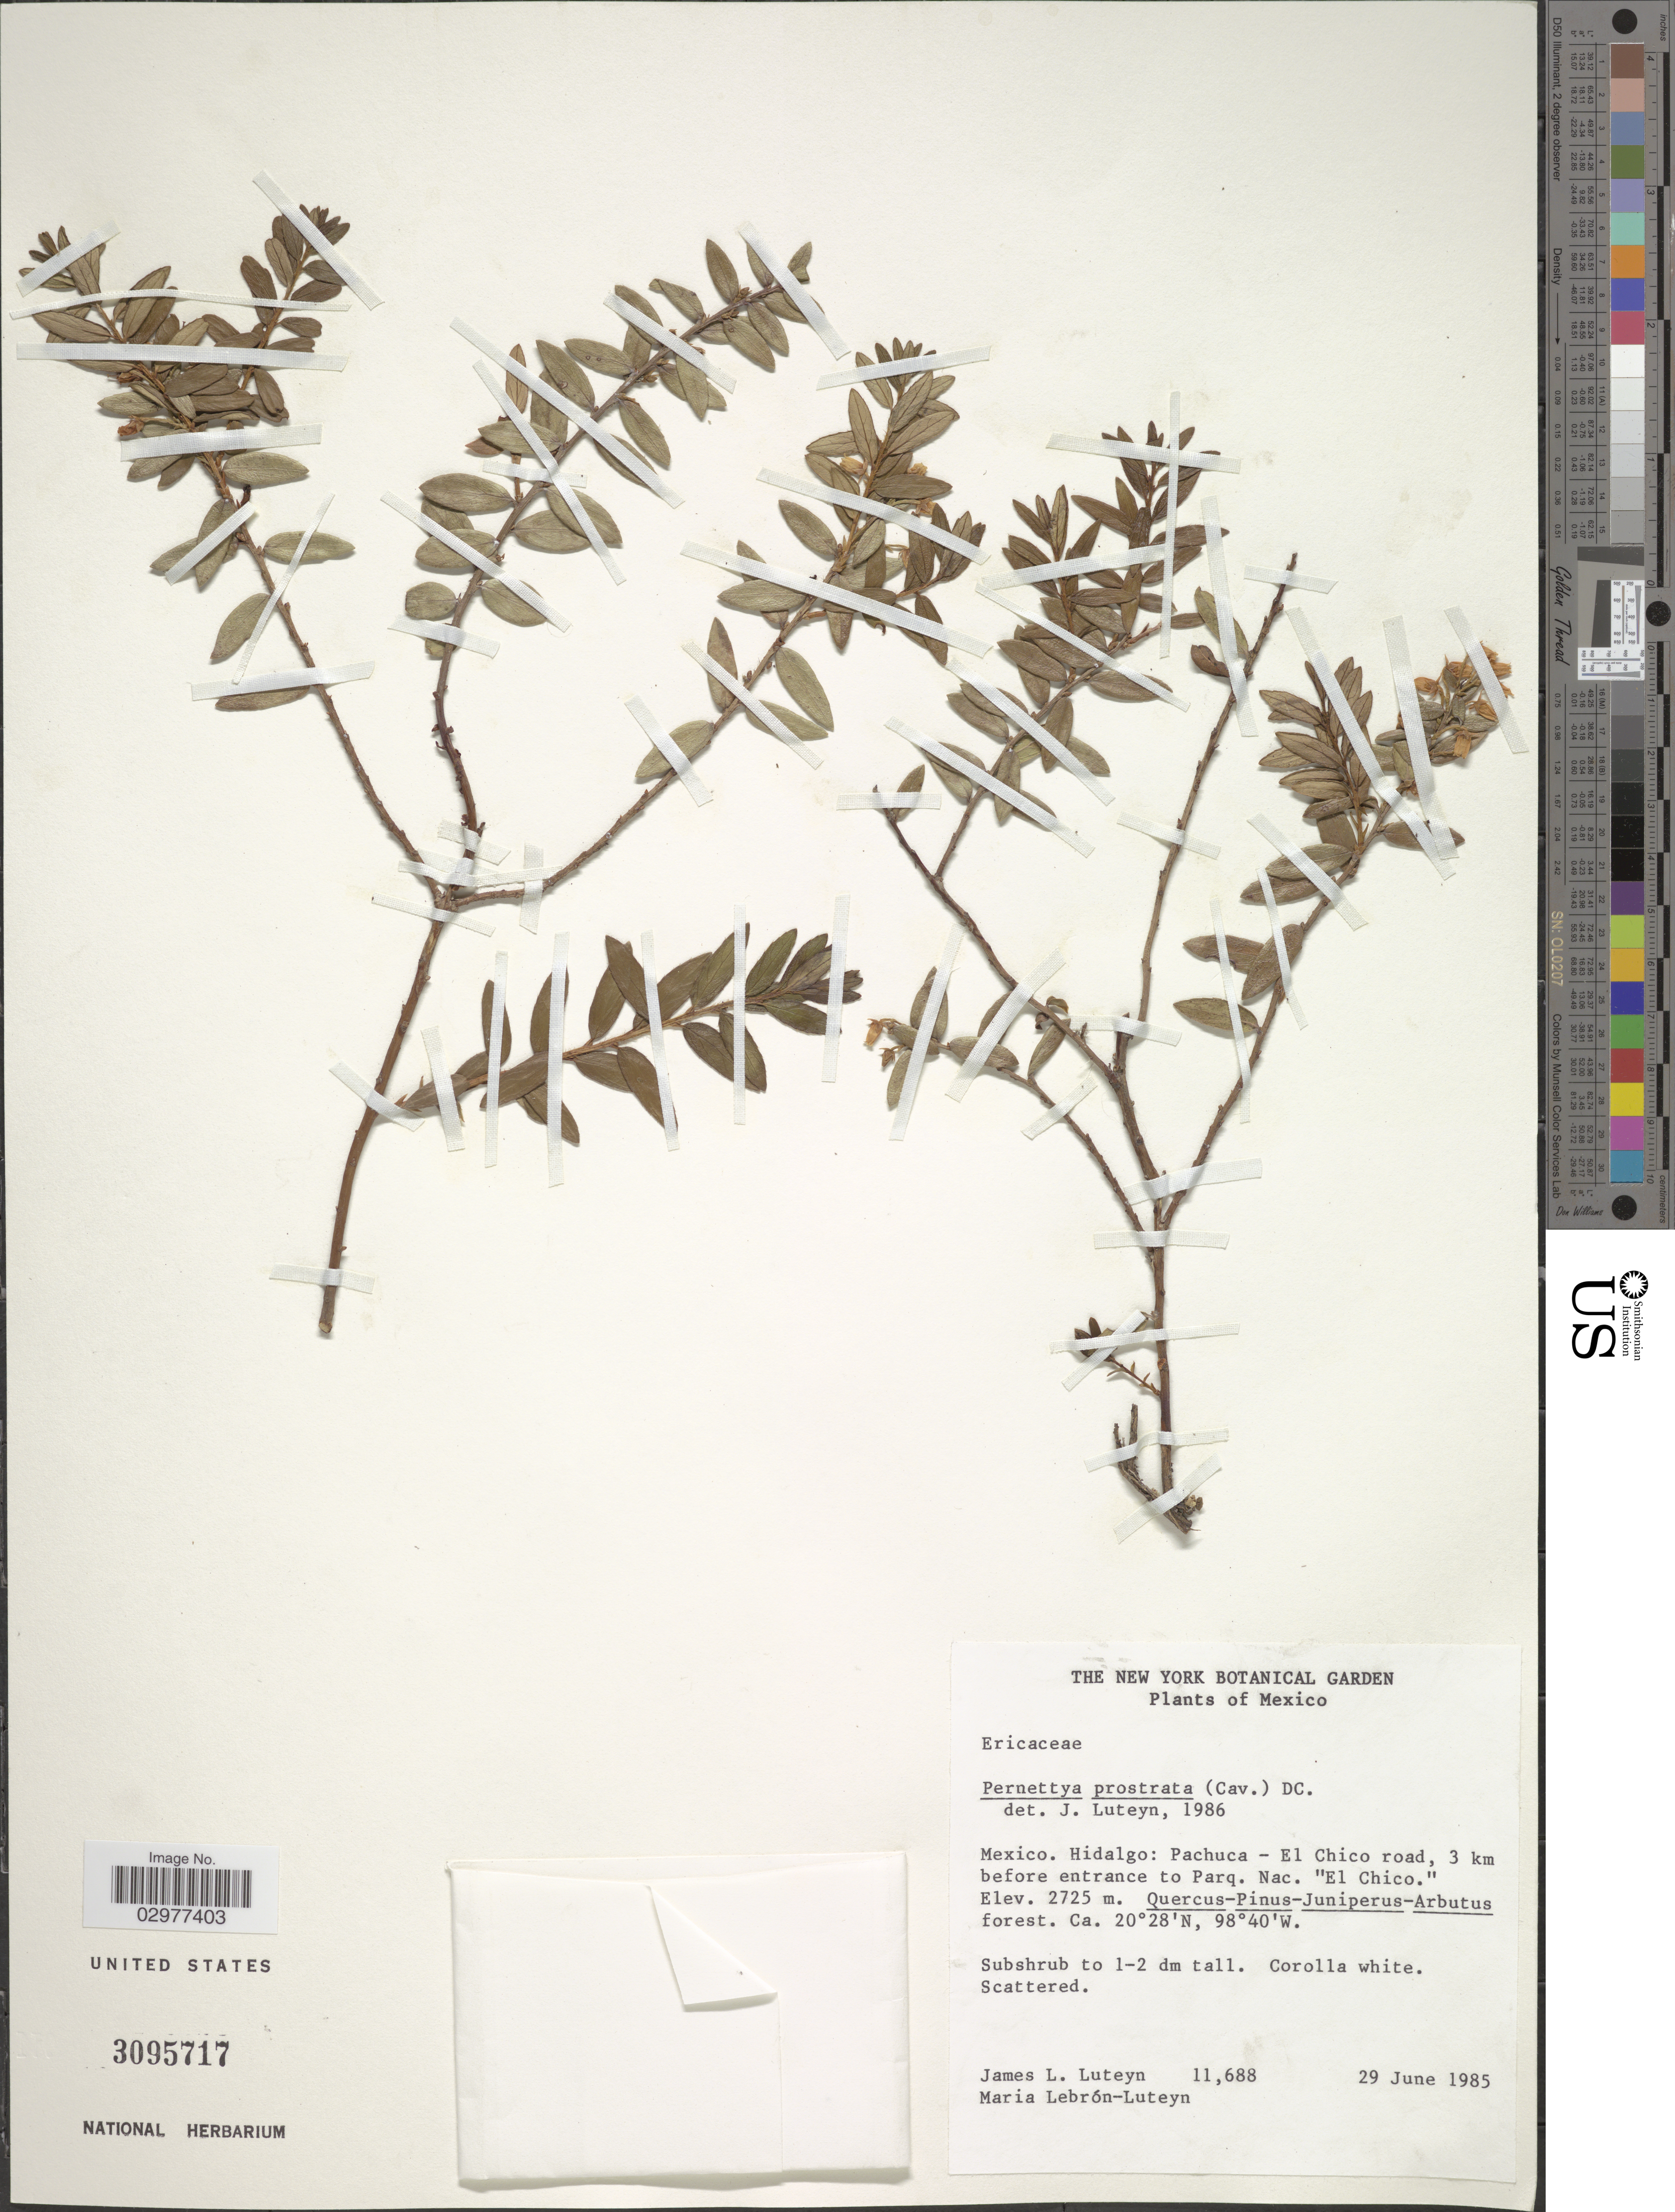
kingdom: Plantae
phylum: Tracheophyta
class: Magnoliopsida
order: Ericales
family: Ericaceae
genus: Pernettya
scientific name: Pernettya prostrata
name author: (Cav.) DC.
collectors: J. Luteyn & M. L. Lebrón-Luteyn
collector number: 11688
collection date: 1985-06-29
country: Mexico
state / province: Hidalgo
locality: Pachuca- El Chico road, 3 km before entrance to Parq. Nac. "El Chico".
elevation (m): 2725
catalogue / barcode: US 3095717